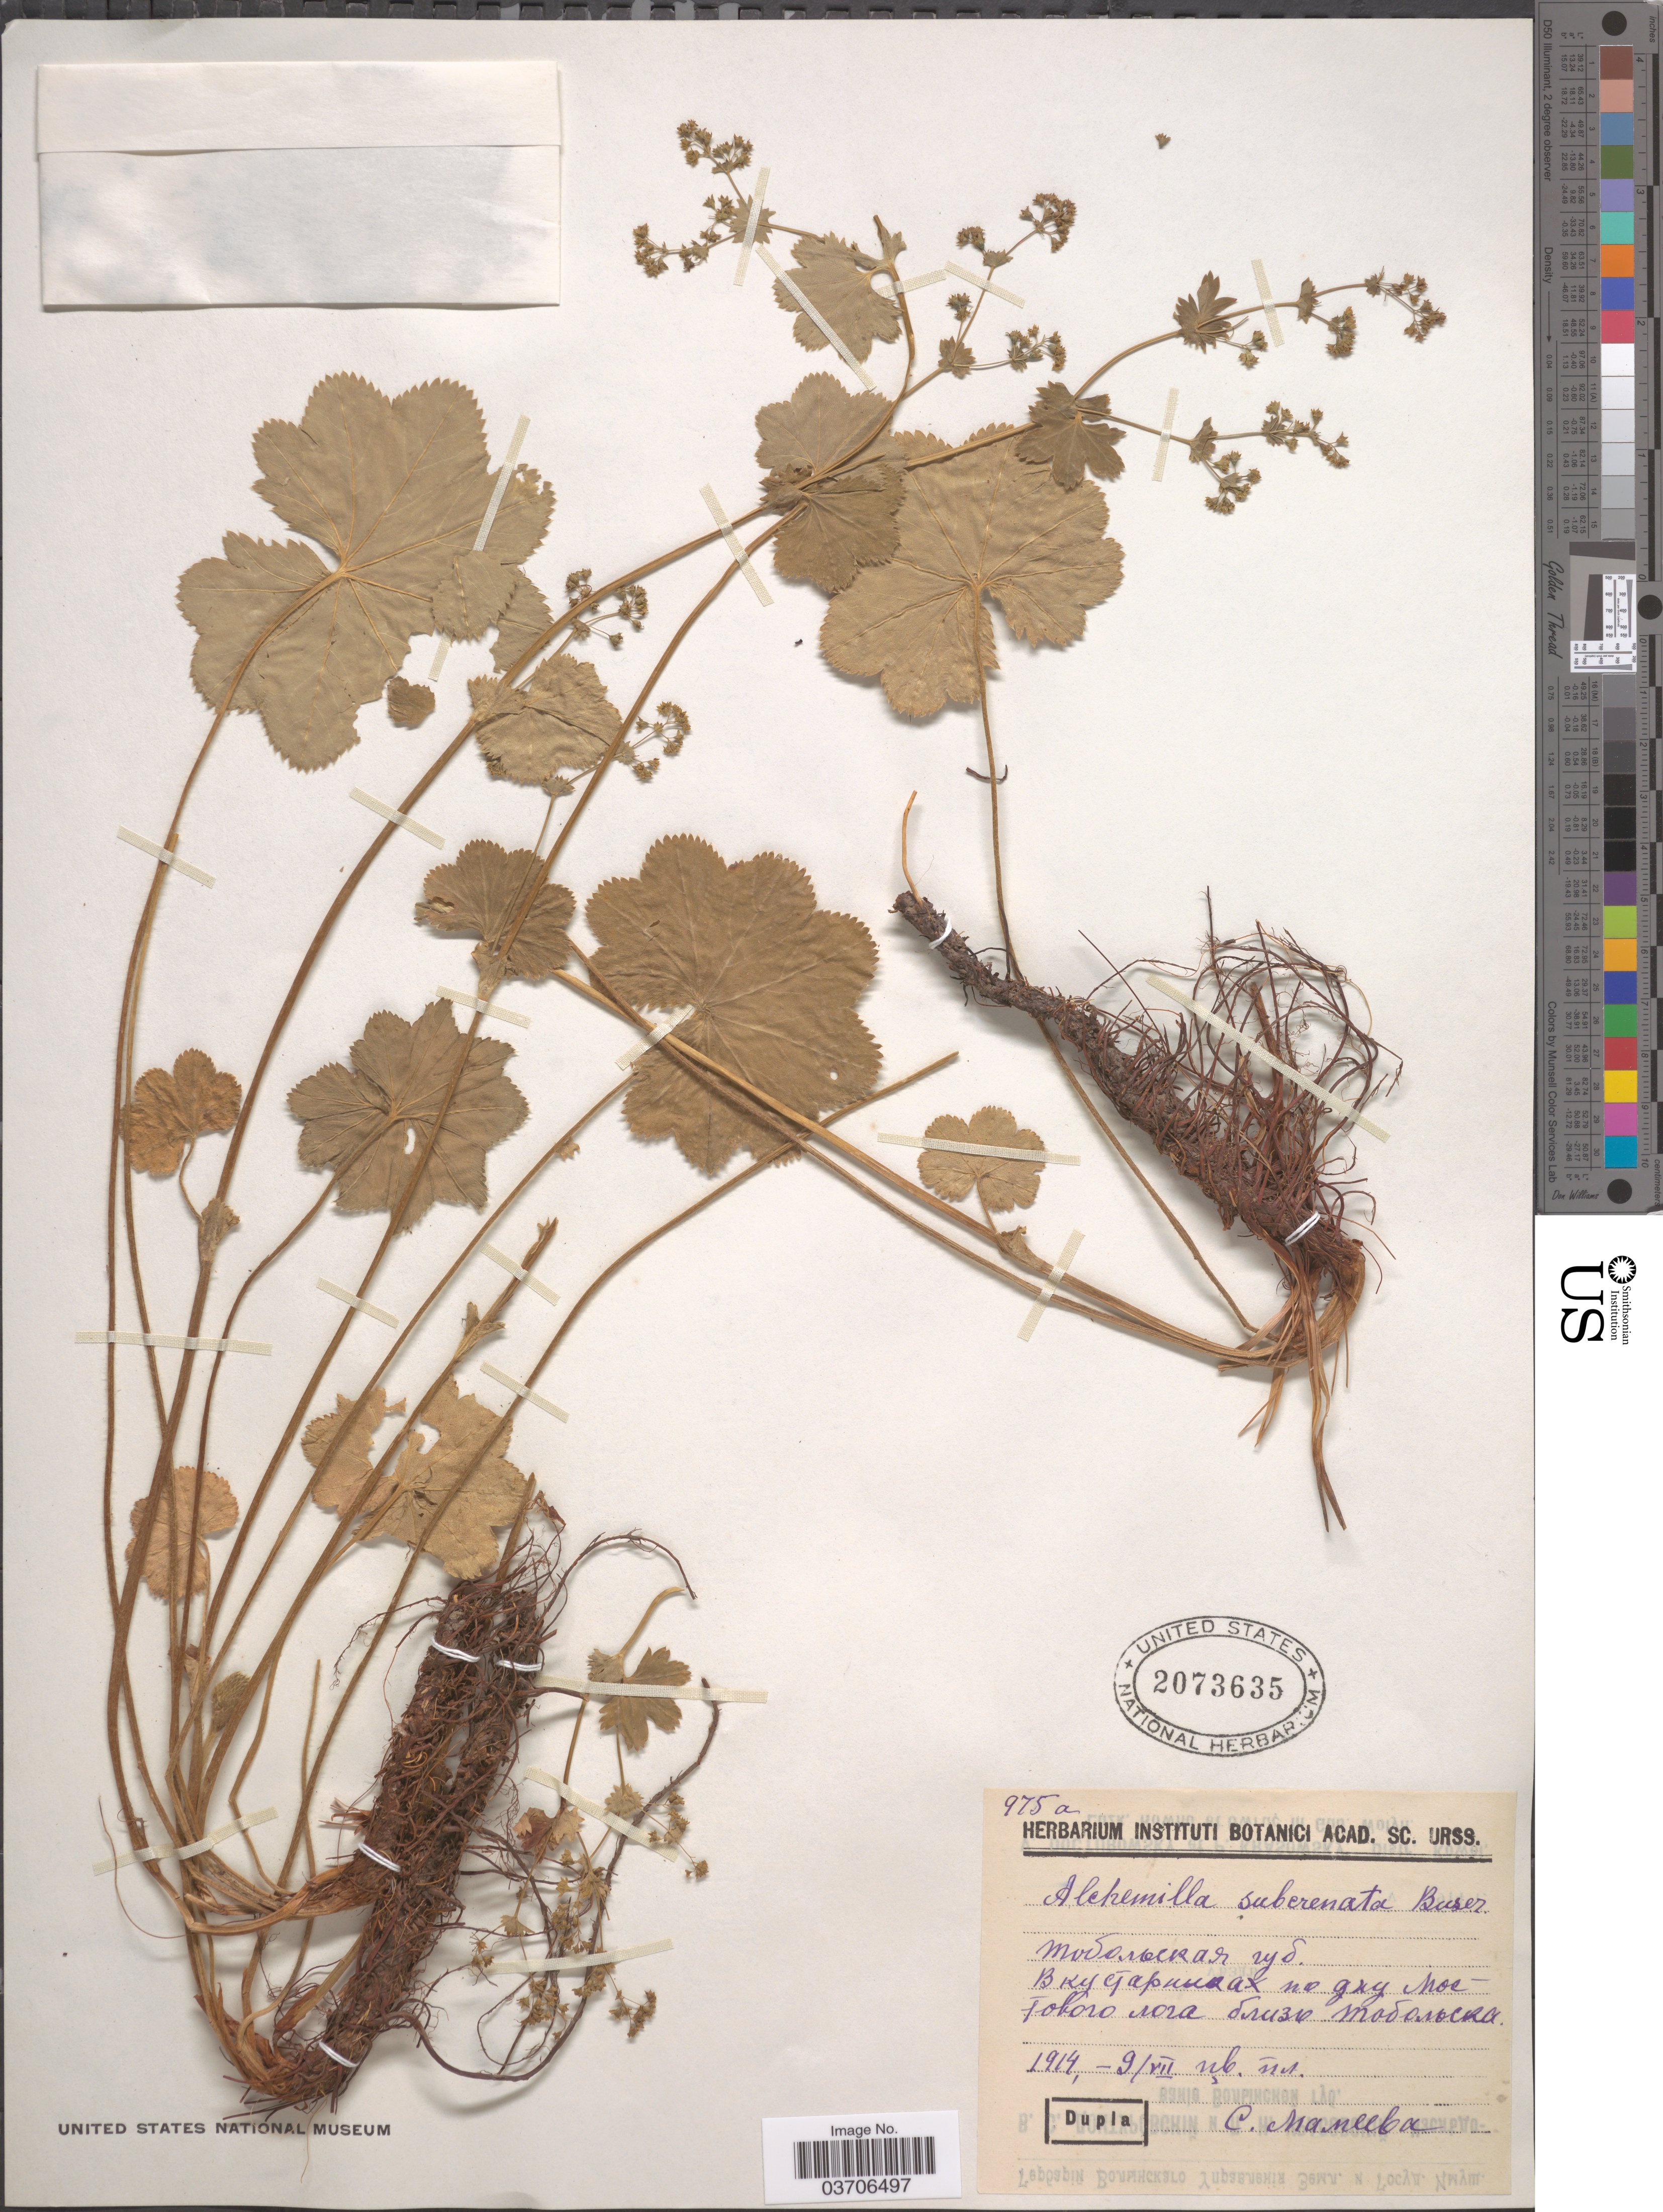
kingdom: Plantae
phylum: Tracheophyta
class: Magnoliopsida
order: Rosales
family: Rosaceae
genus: Alchemilla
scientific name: Alchemilla subcrenata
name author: Buser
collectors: X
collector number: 975a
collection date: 1914-07-09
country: Russian Federation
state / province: Tyumen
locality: Vicinity of Tobolsk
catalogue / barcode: US 2073635